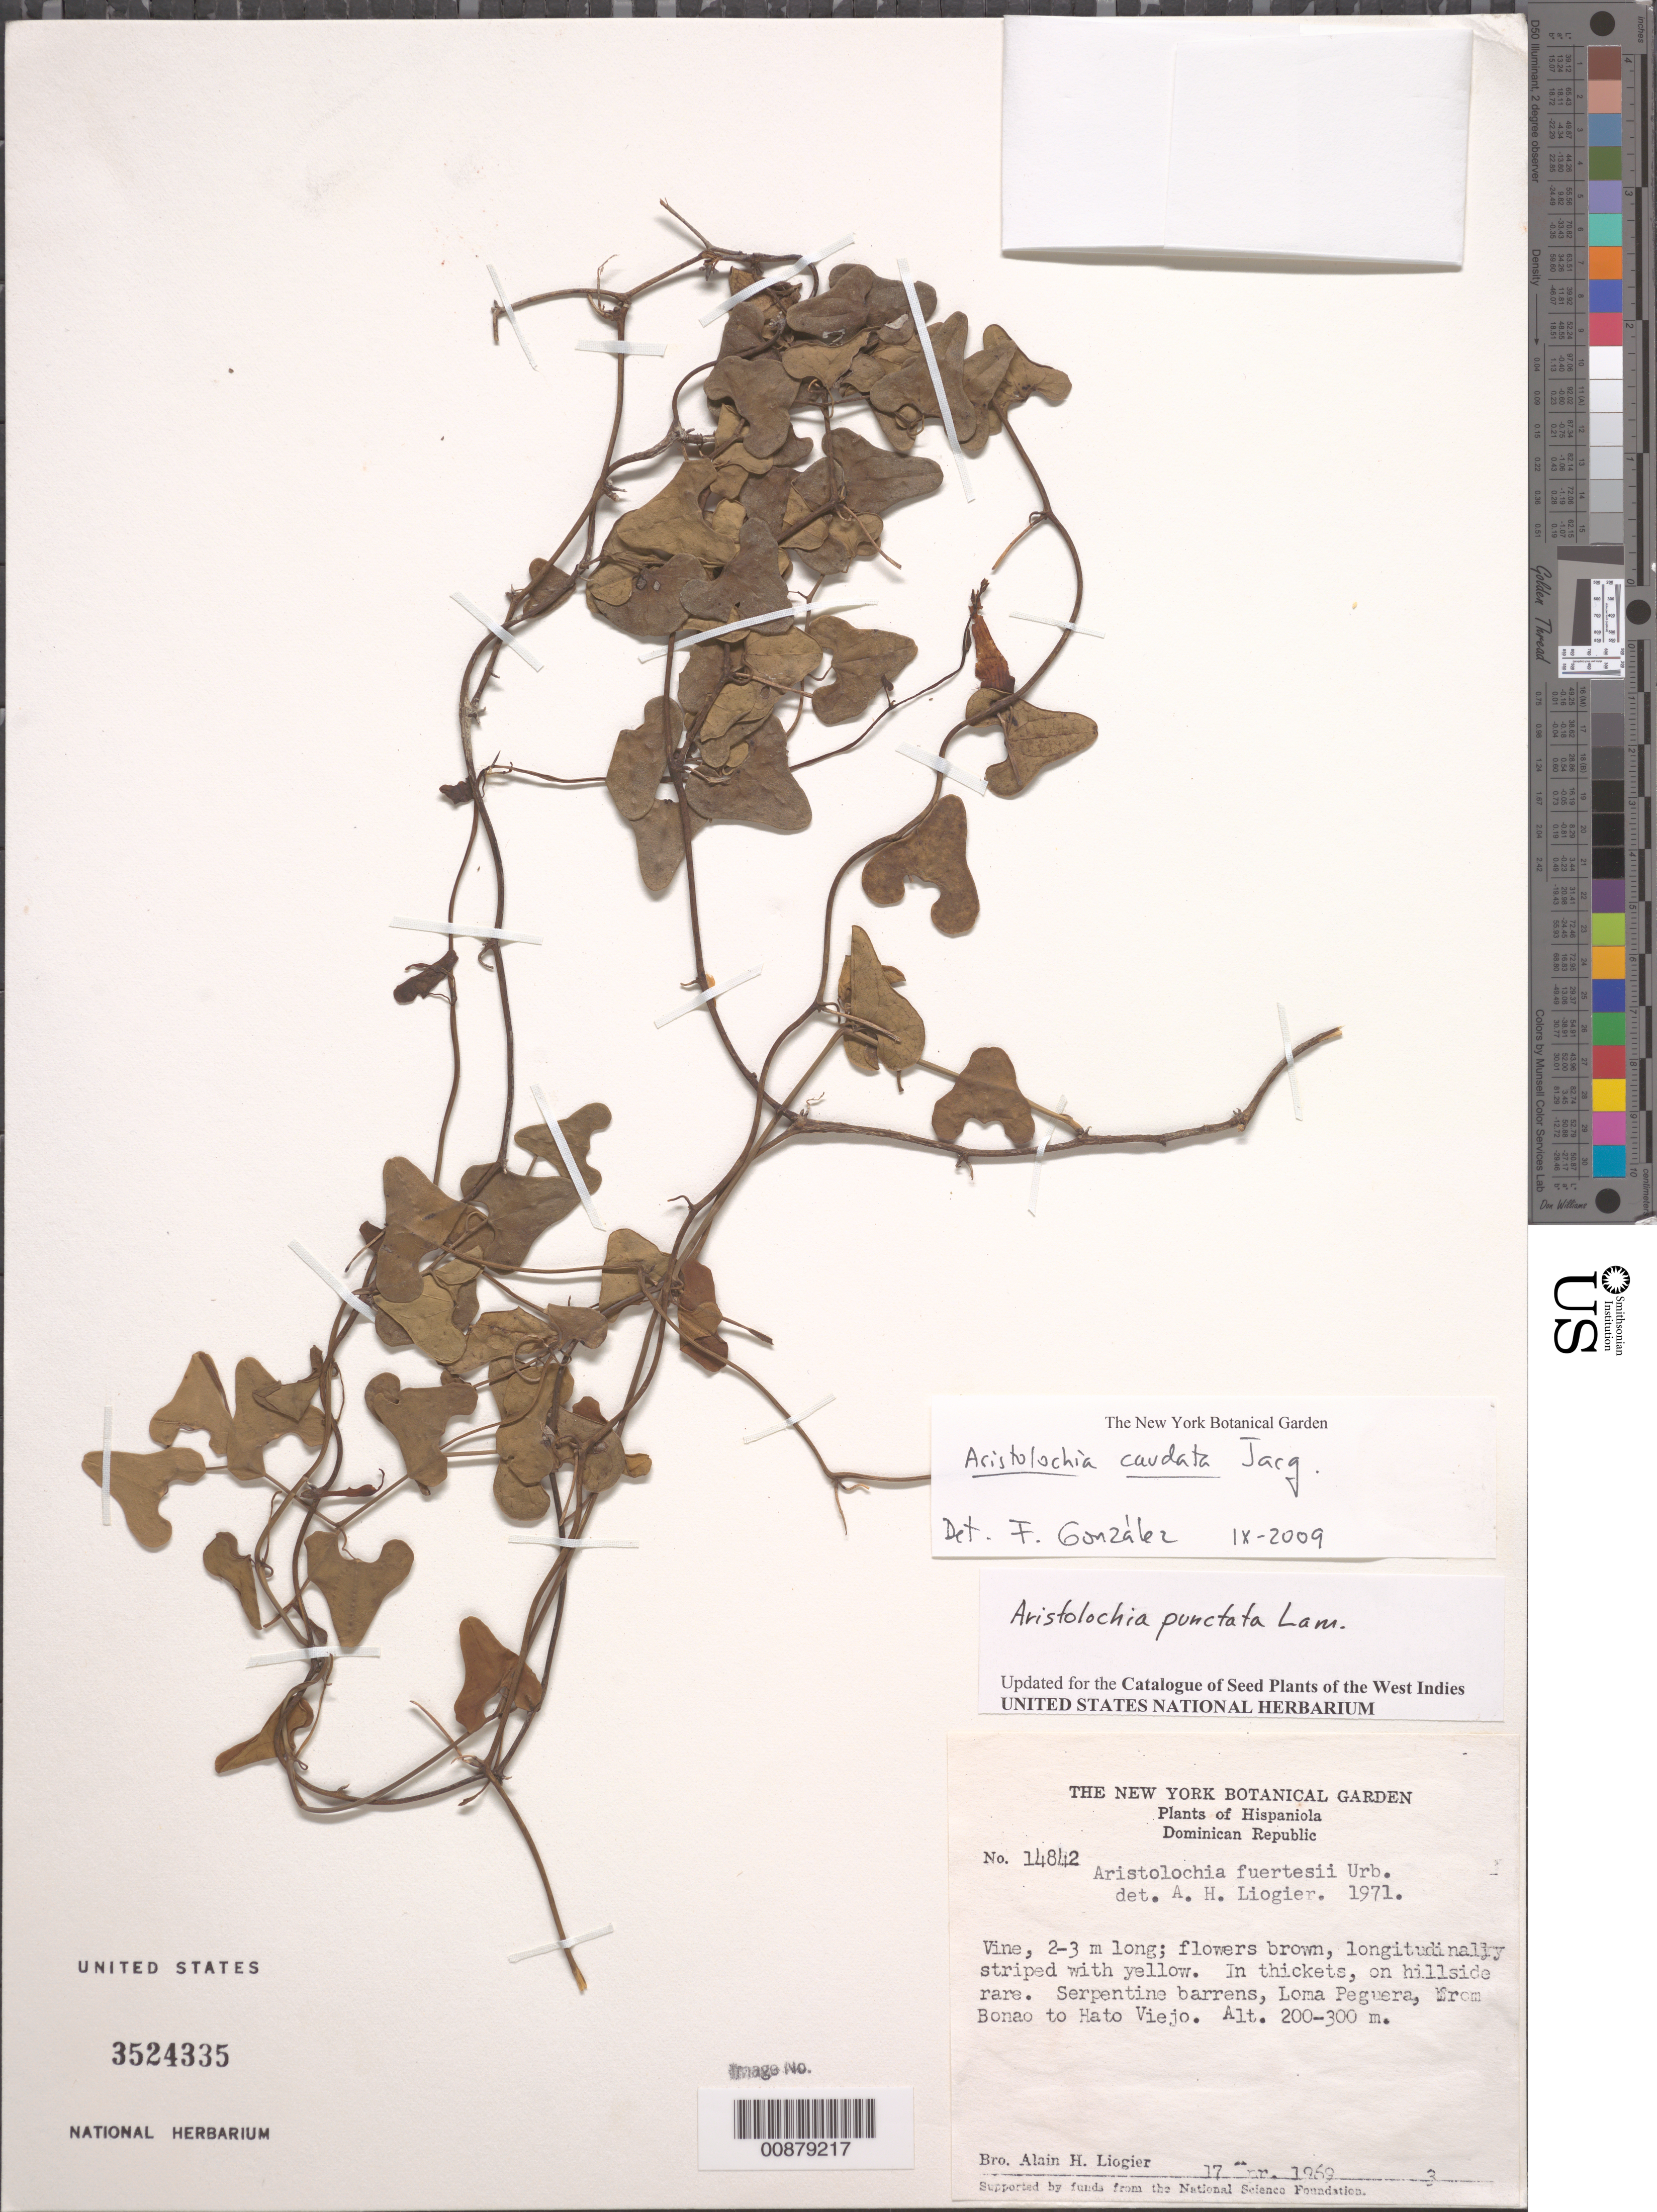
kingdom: Plantae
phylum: Tracheophyta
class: Magnoliopsida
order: Piperales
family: Aristolochiaceae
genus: Aristolochia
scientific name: Aristolochia punctata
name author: Lam.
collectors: A. H. Liogier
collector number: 14842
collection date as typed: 17 Apr 1969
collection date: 1969-04-17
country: Dominican Republic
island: Hispaniola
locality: Loma Peguera, from Bonao to Hato Viejo.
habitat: In thickets on hillside. Serpentine barrens.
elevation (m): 200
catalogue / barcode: US 3524335